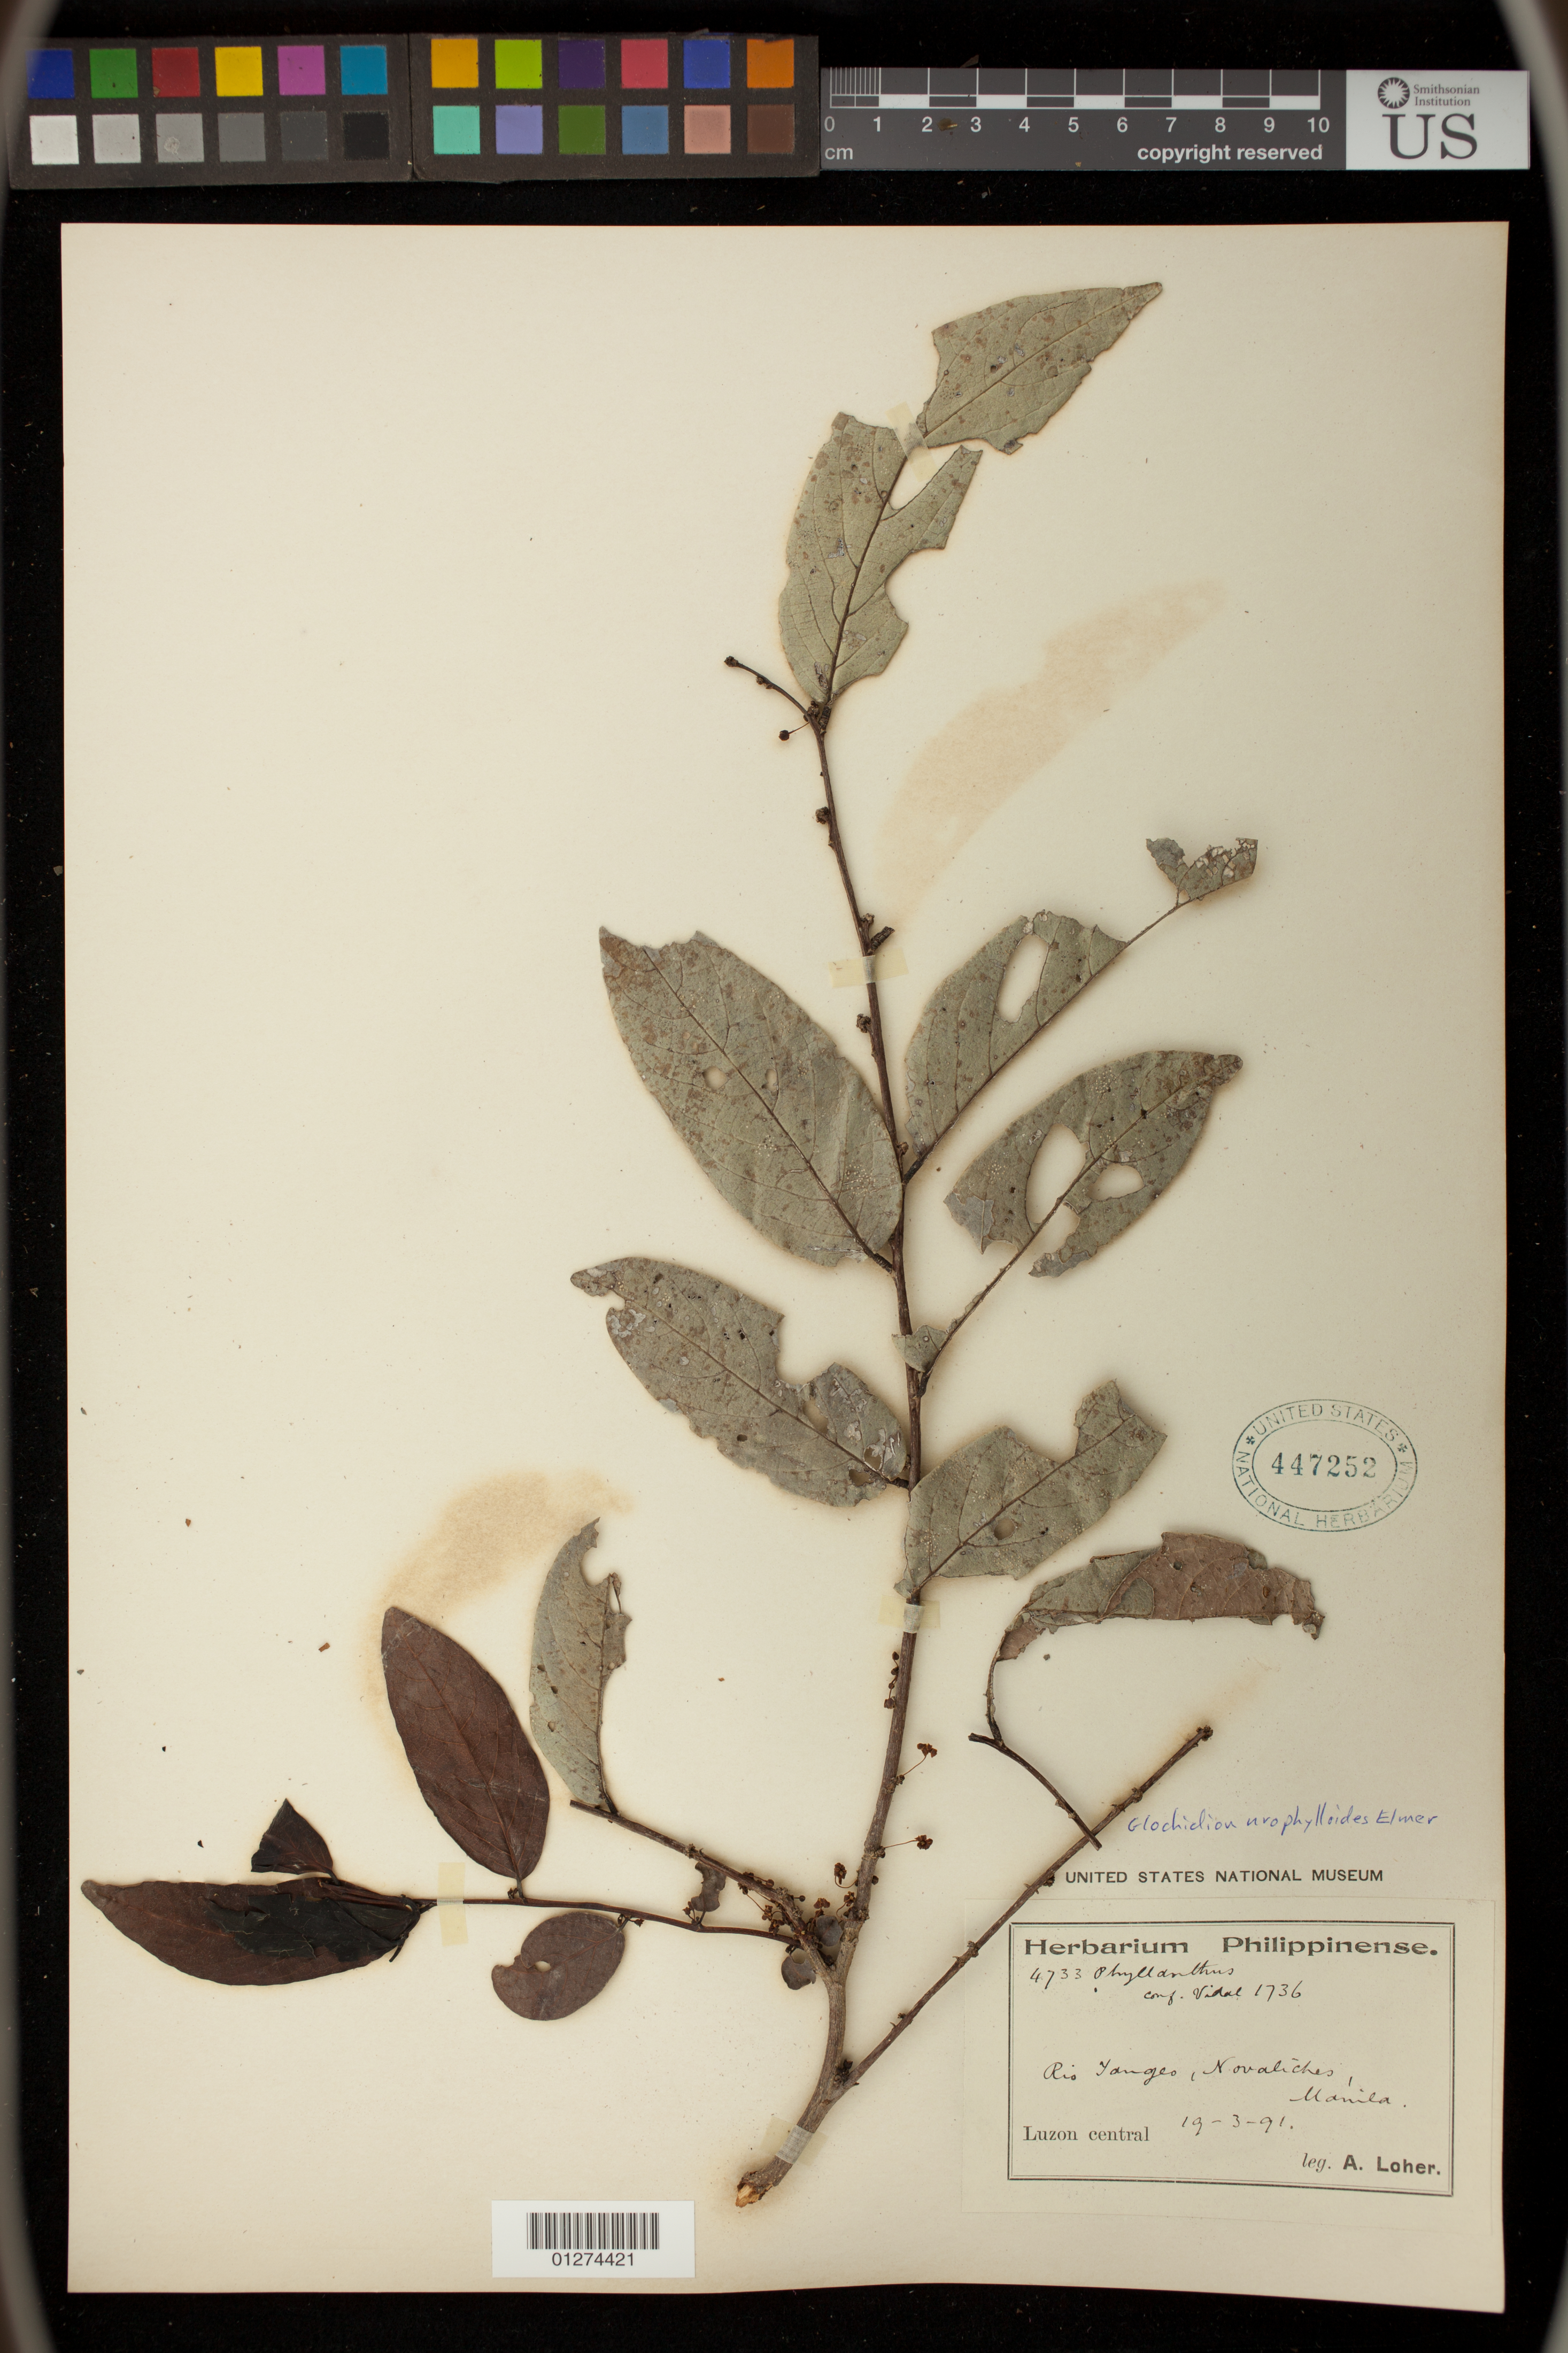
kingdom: Plantae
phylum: Tracheophyta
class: Magnoliopsida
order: Malpighiales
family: Phyllanthaceae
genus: Glochidion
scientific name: Glochidion urophylloides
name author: Elmer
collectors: A. Loher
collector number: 4733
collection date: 1891-03-19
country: Philippines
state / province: Calabarzon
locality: Rio Jangeo, Novaliches, Manila. Luzon central.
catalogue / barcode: US 447252